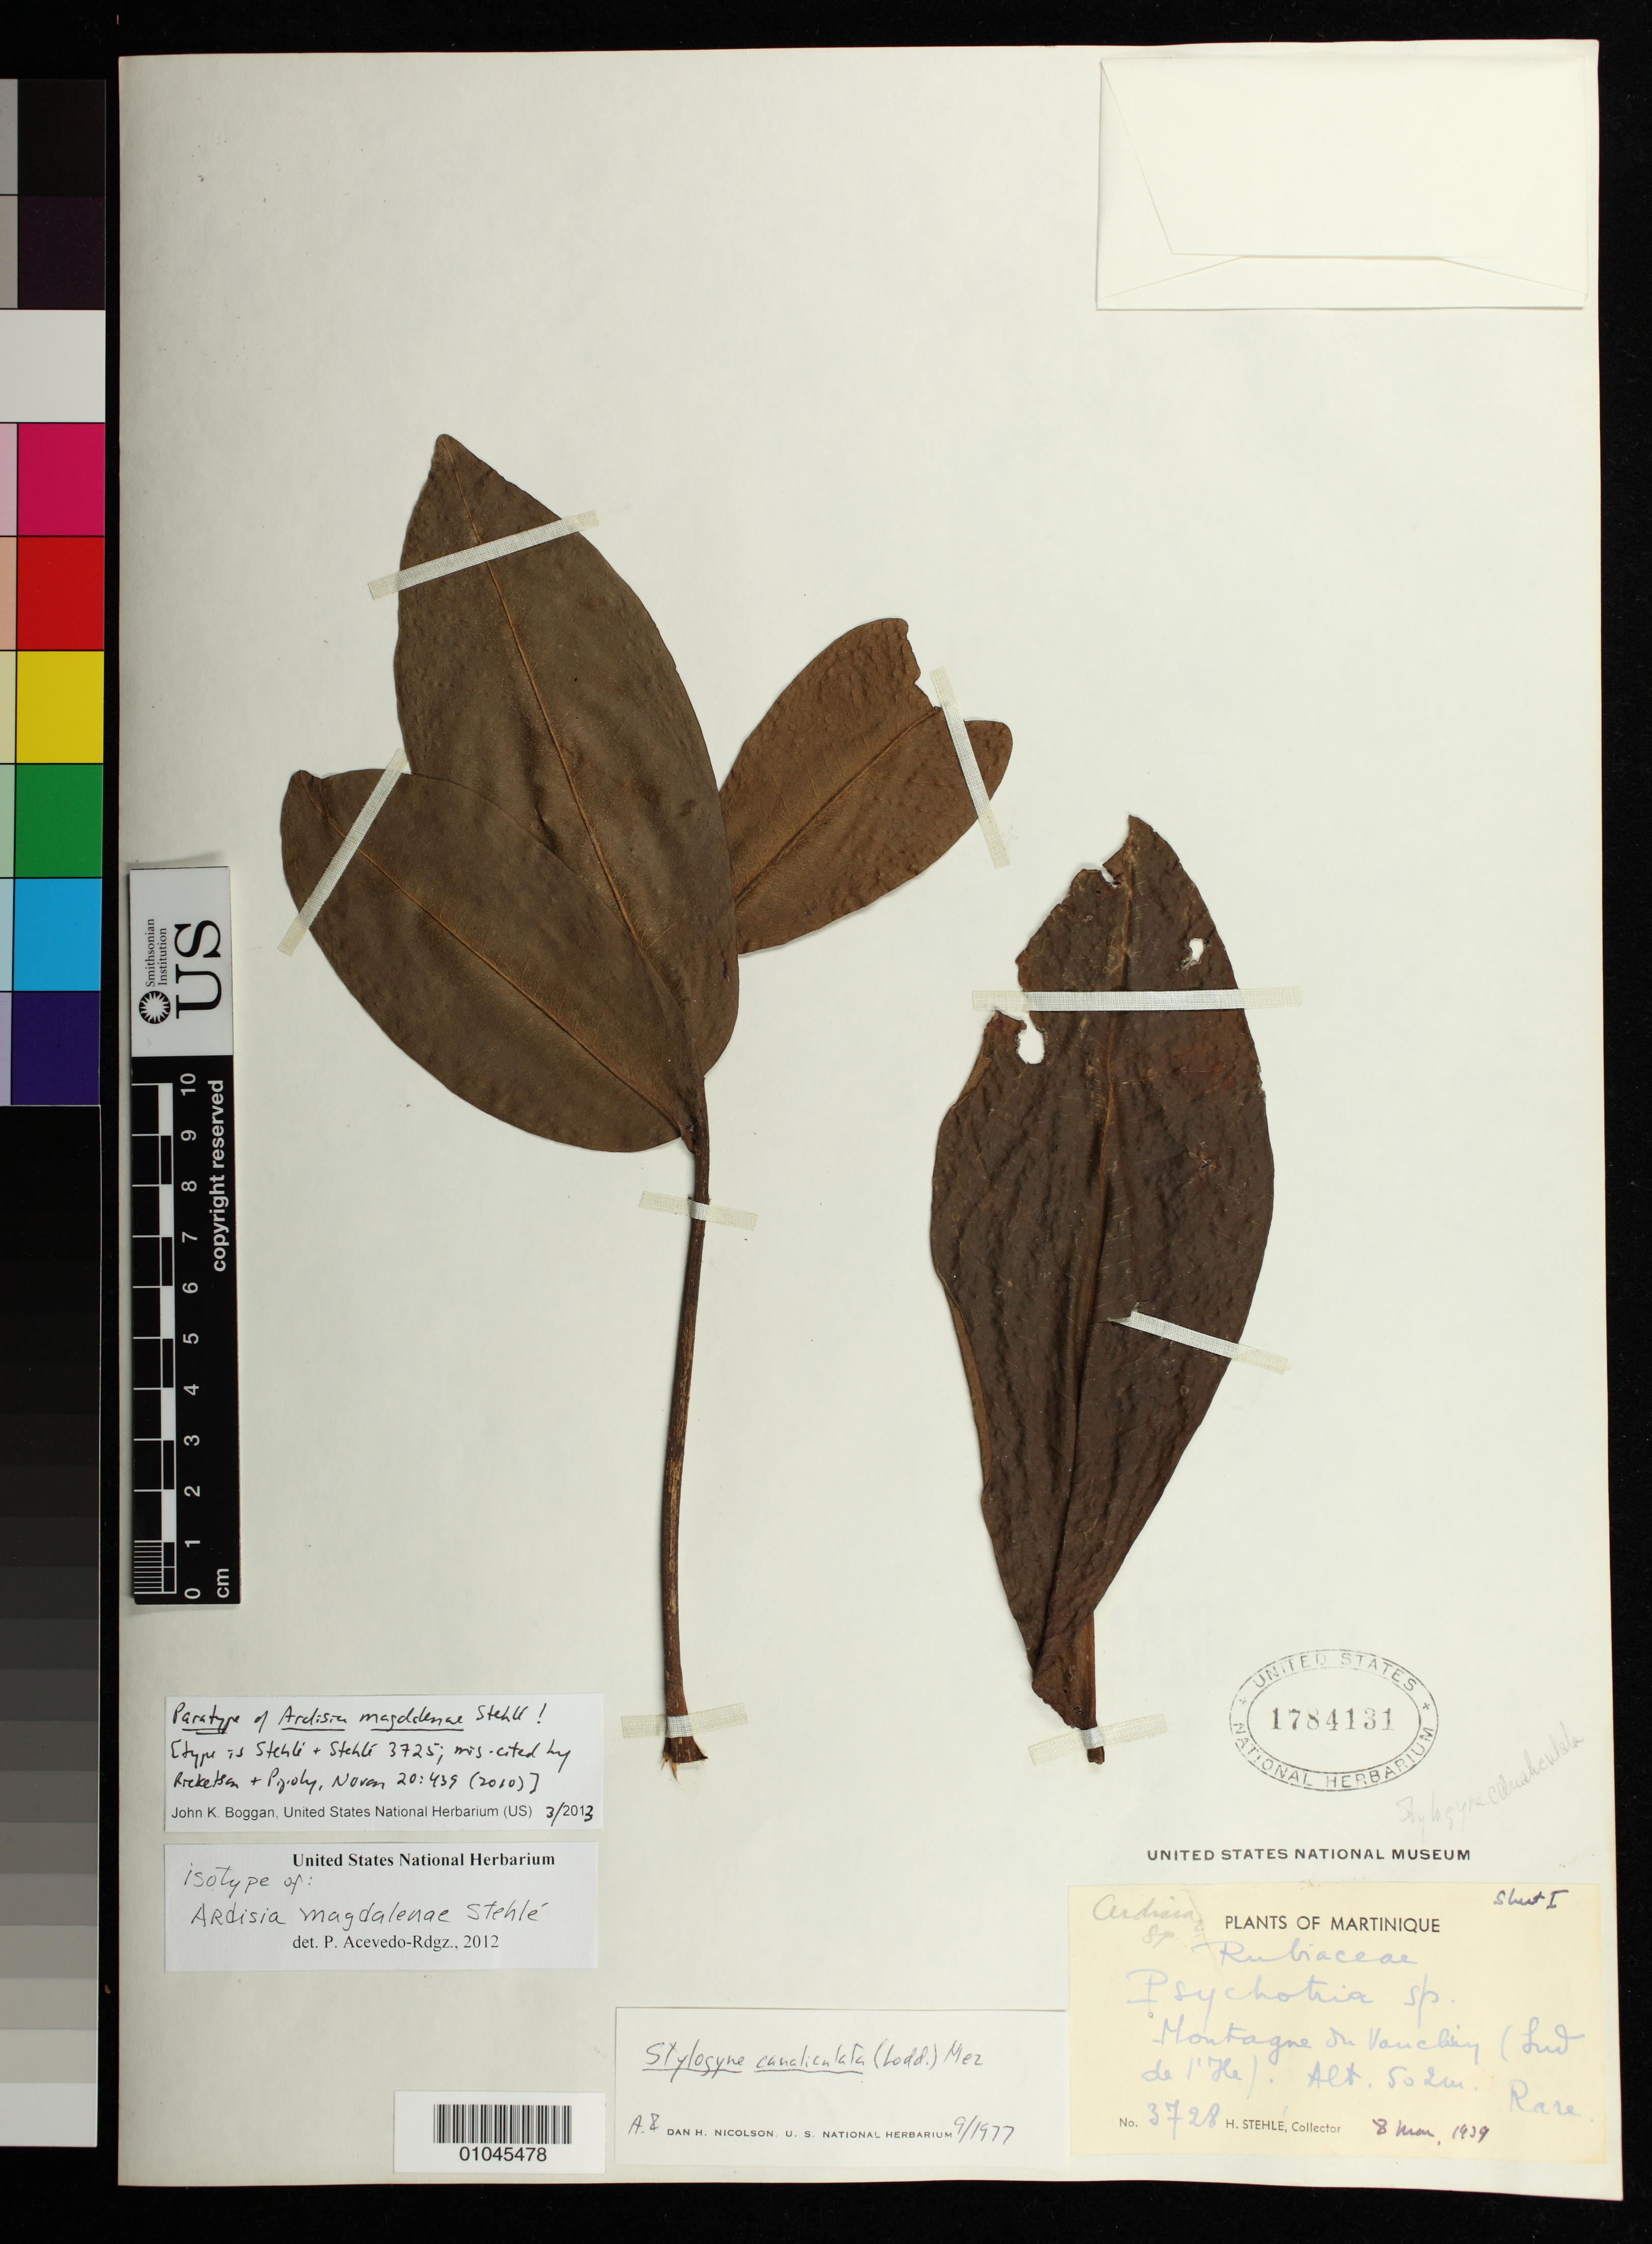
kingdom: Plantae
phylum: Tracheophyta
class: Magnoliopsida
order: Ericales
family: Primulaceae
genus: Ardisia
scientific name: Ardisia magdalenae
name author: Stehlé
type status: Paratype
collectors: H. Stehlé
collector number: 3728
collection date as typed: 08 Mar 1939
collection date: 1939-03-08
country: Martinique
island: Martinique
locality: Montagne du Vauchiny (Sud de l'Ile).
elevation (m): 502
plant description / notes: Erroneously annotated as "isotype" by P. Acevedo (2012), following erroneous type citation by Ricketson & Pipoly (2010, Novon 20: 439). Type collection is Stehlé & Stehlé 3725 as designated in protologue.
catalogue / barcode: US 1784131